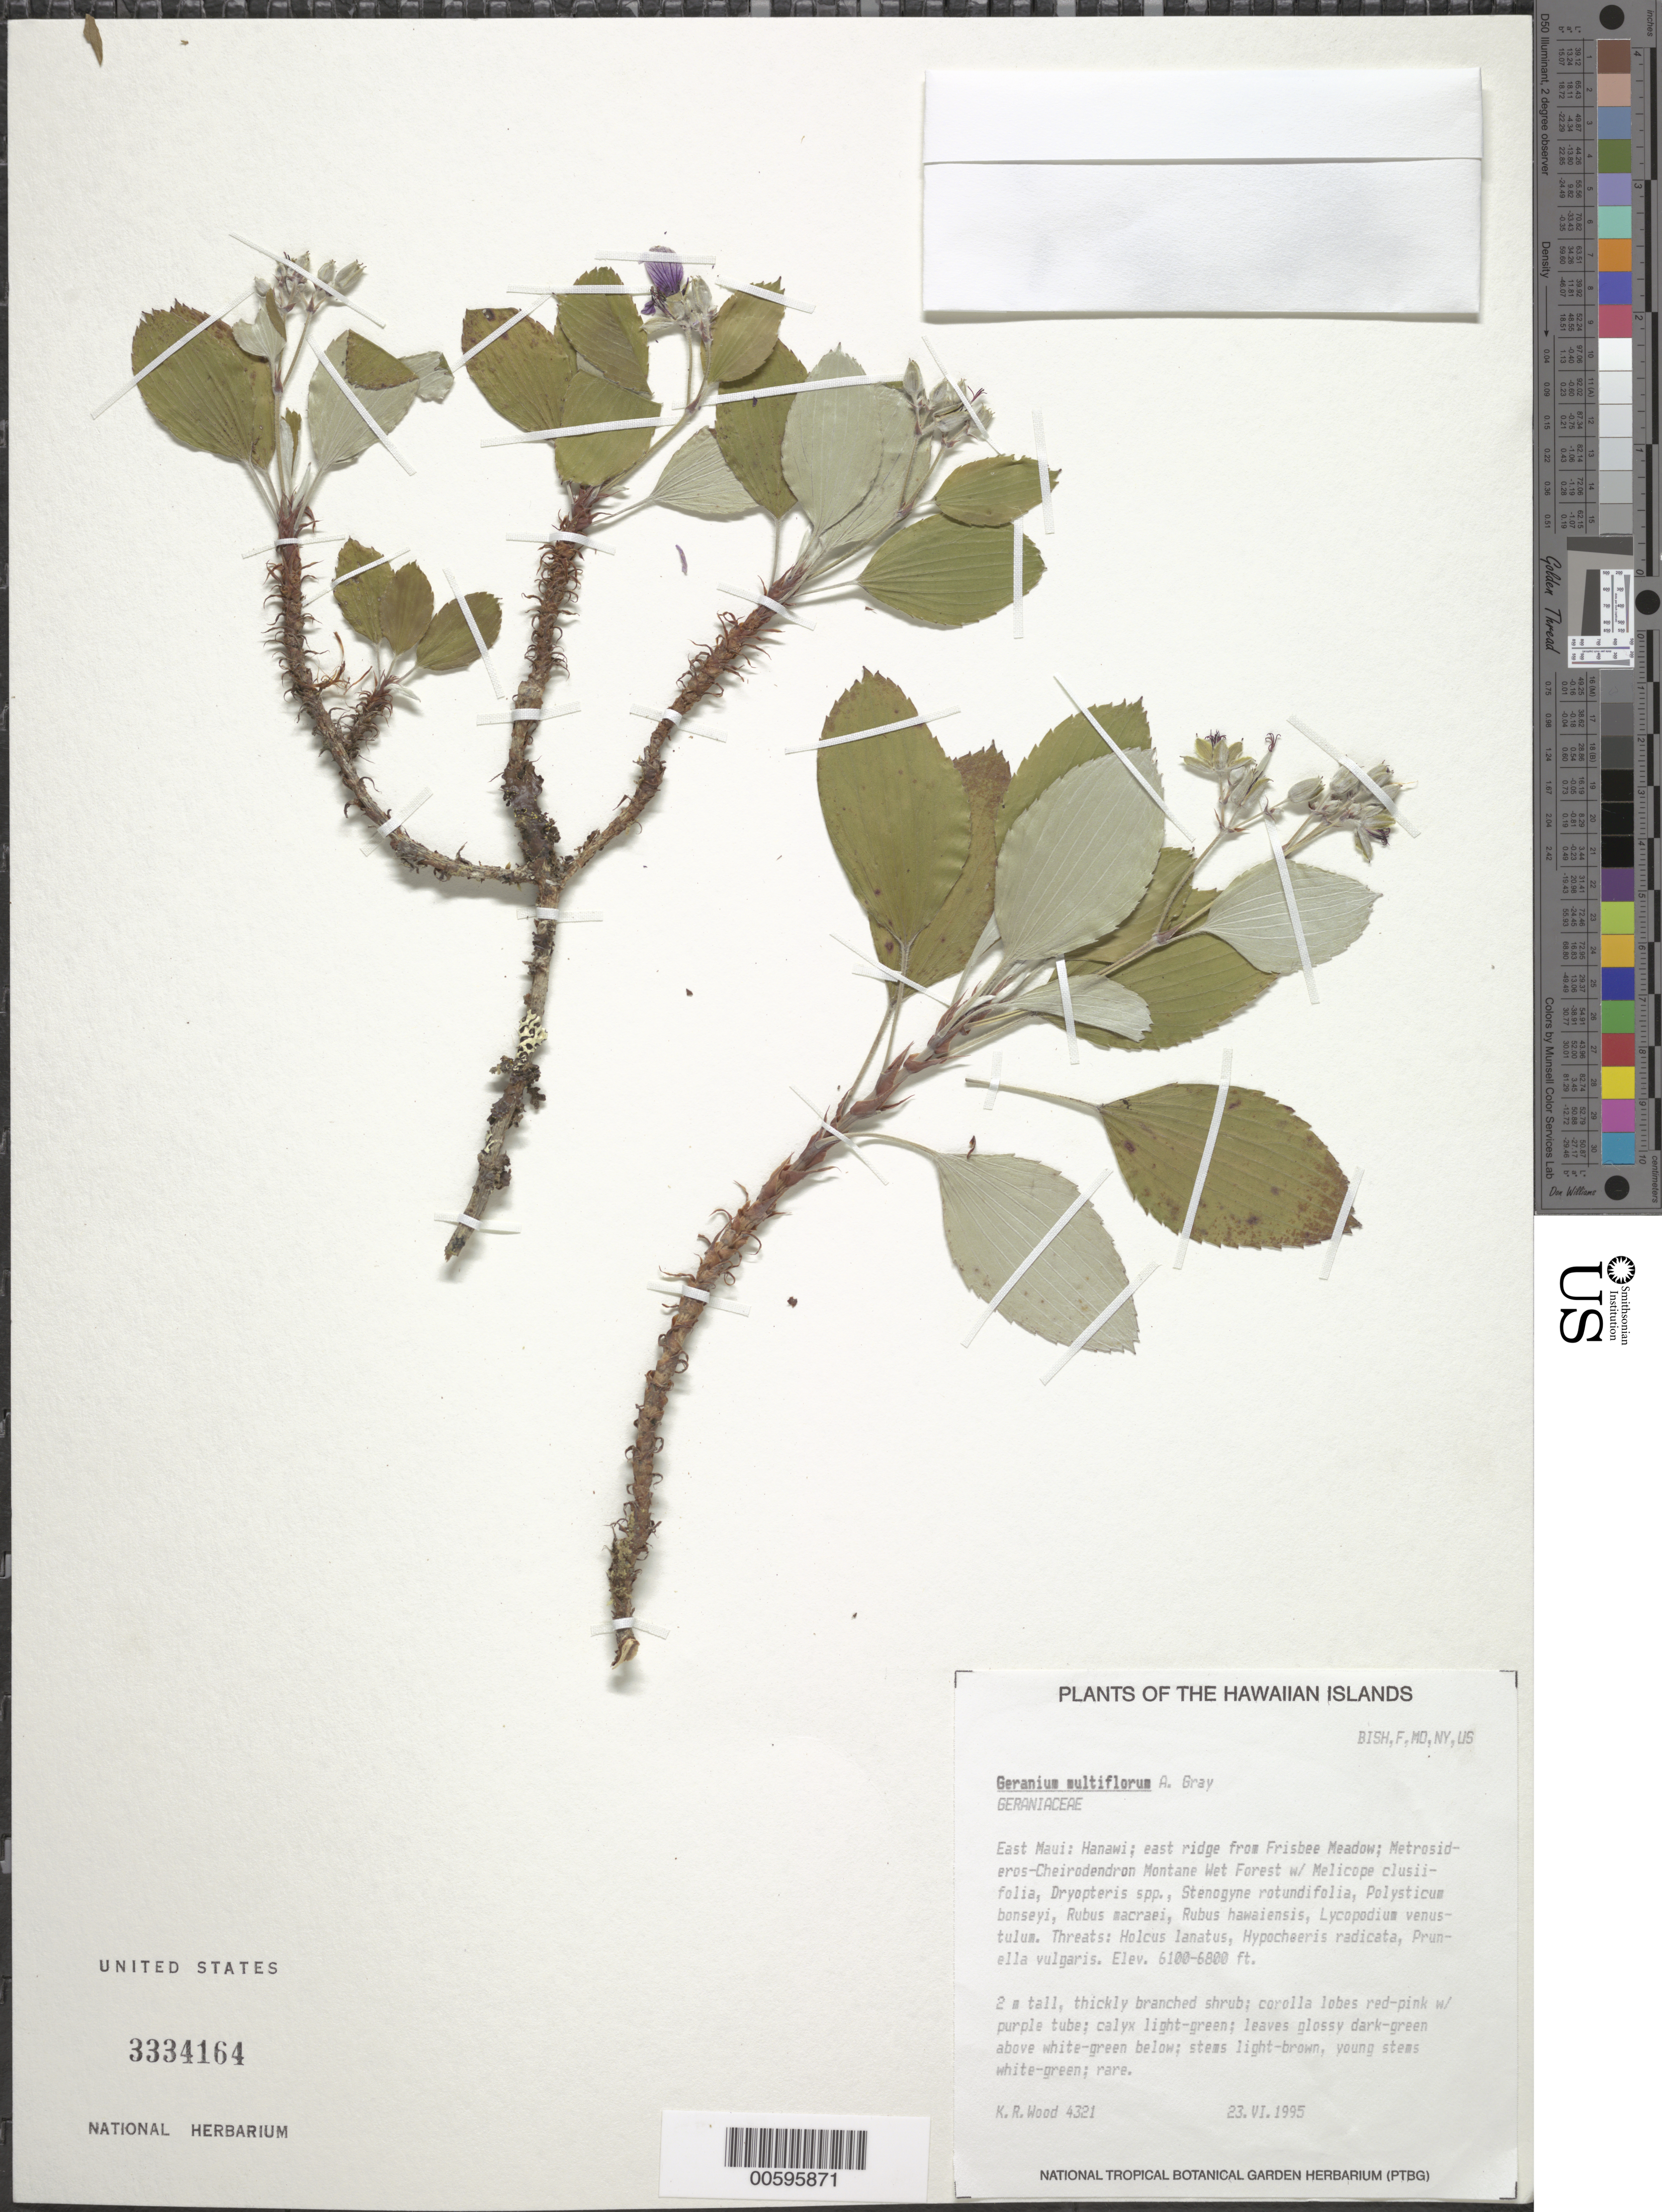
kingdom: Plantae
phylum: Tracheophyta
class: Magnoliopsida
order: Geraniales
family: Geraniaceae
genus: Geranium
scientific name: Geranium multiflorum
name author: A. Gray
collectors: K. R. Wood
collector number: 4321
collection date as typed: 23 Jun 1995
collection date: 1995-06-23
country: United States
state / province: Hawaii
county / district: Maui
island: Maui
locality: E Maui: Hanawi; E ridge from Frisbee Meadow.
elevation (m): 1859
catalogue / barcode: US 3334164